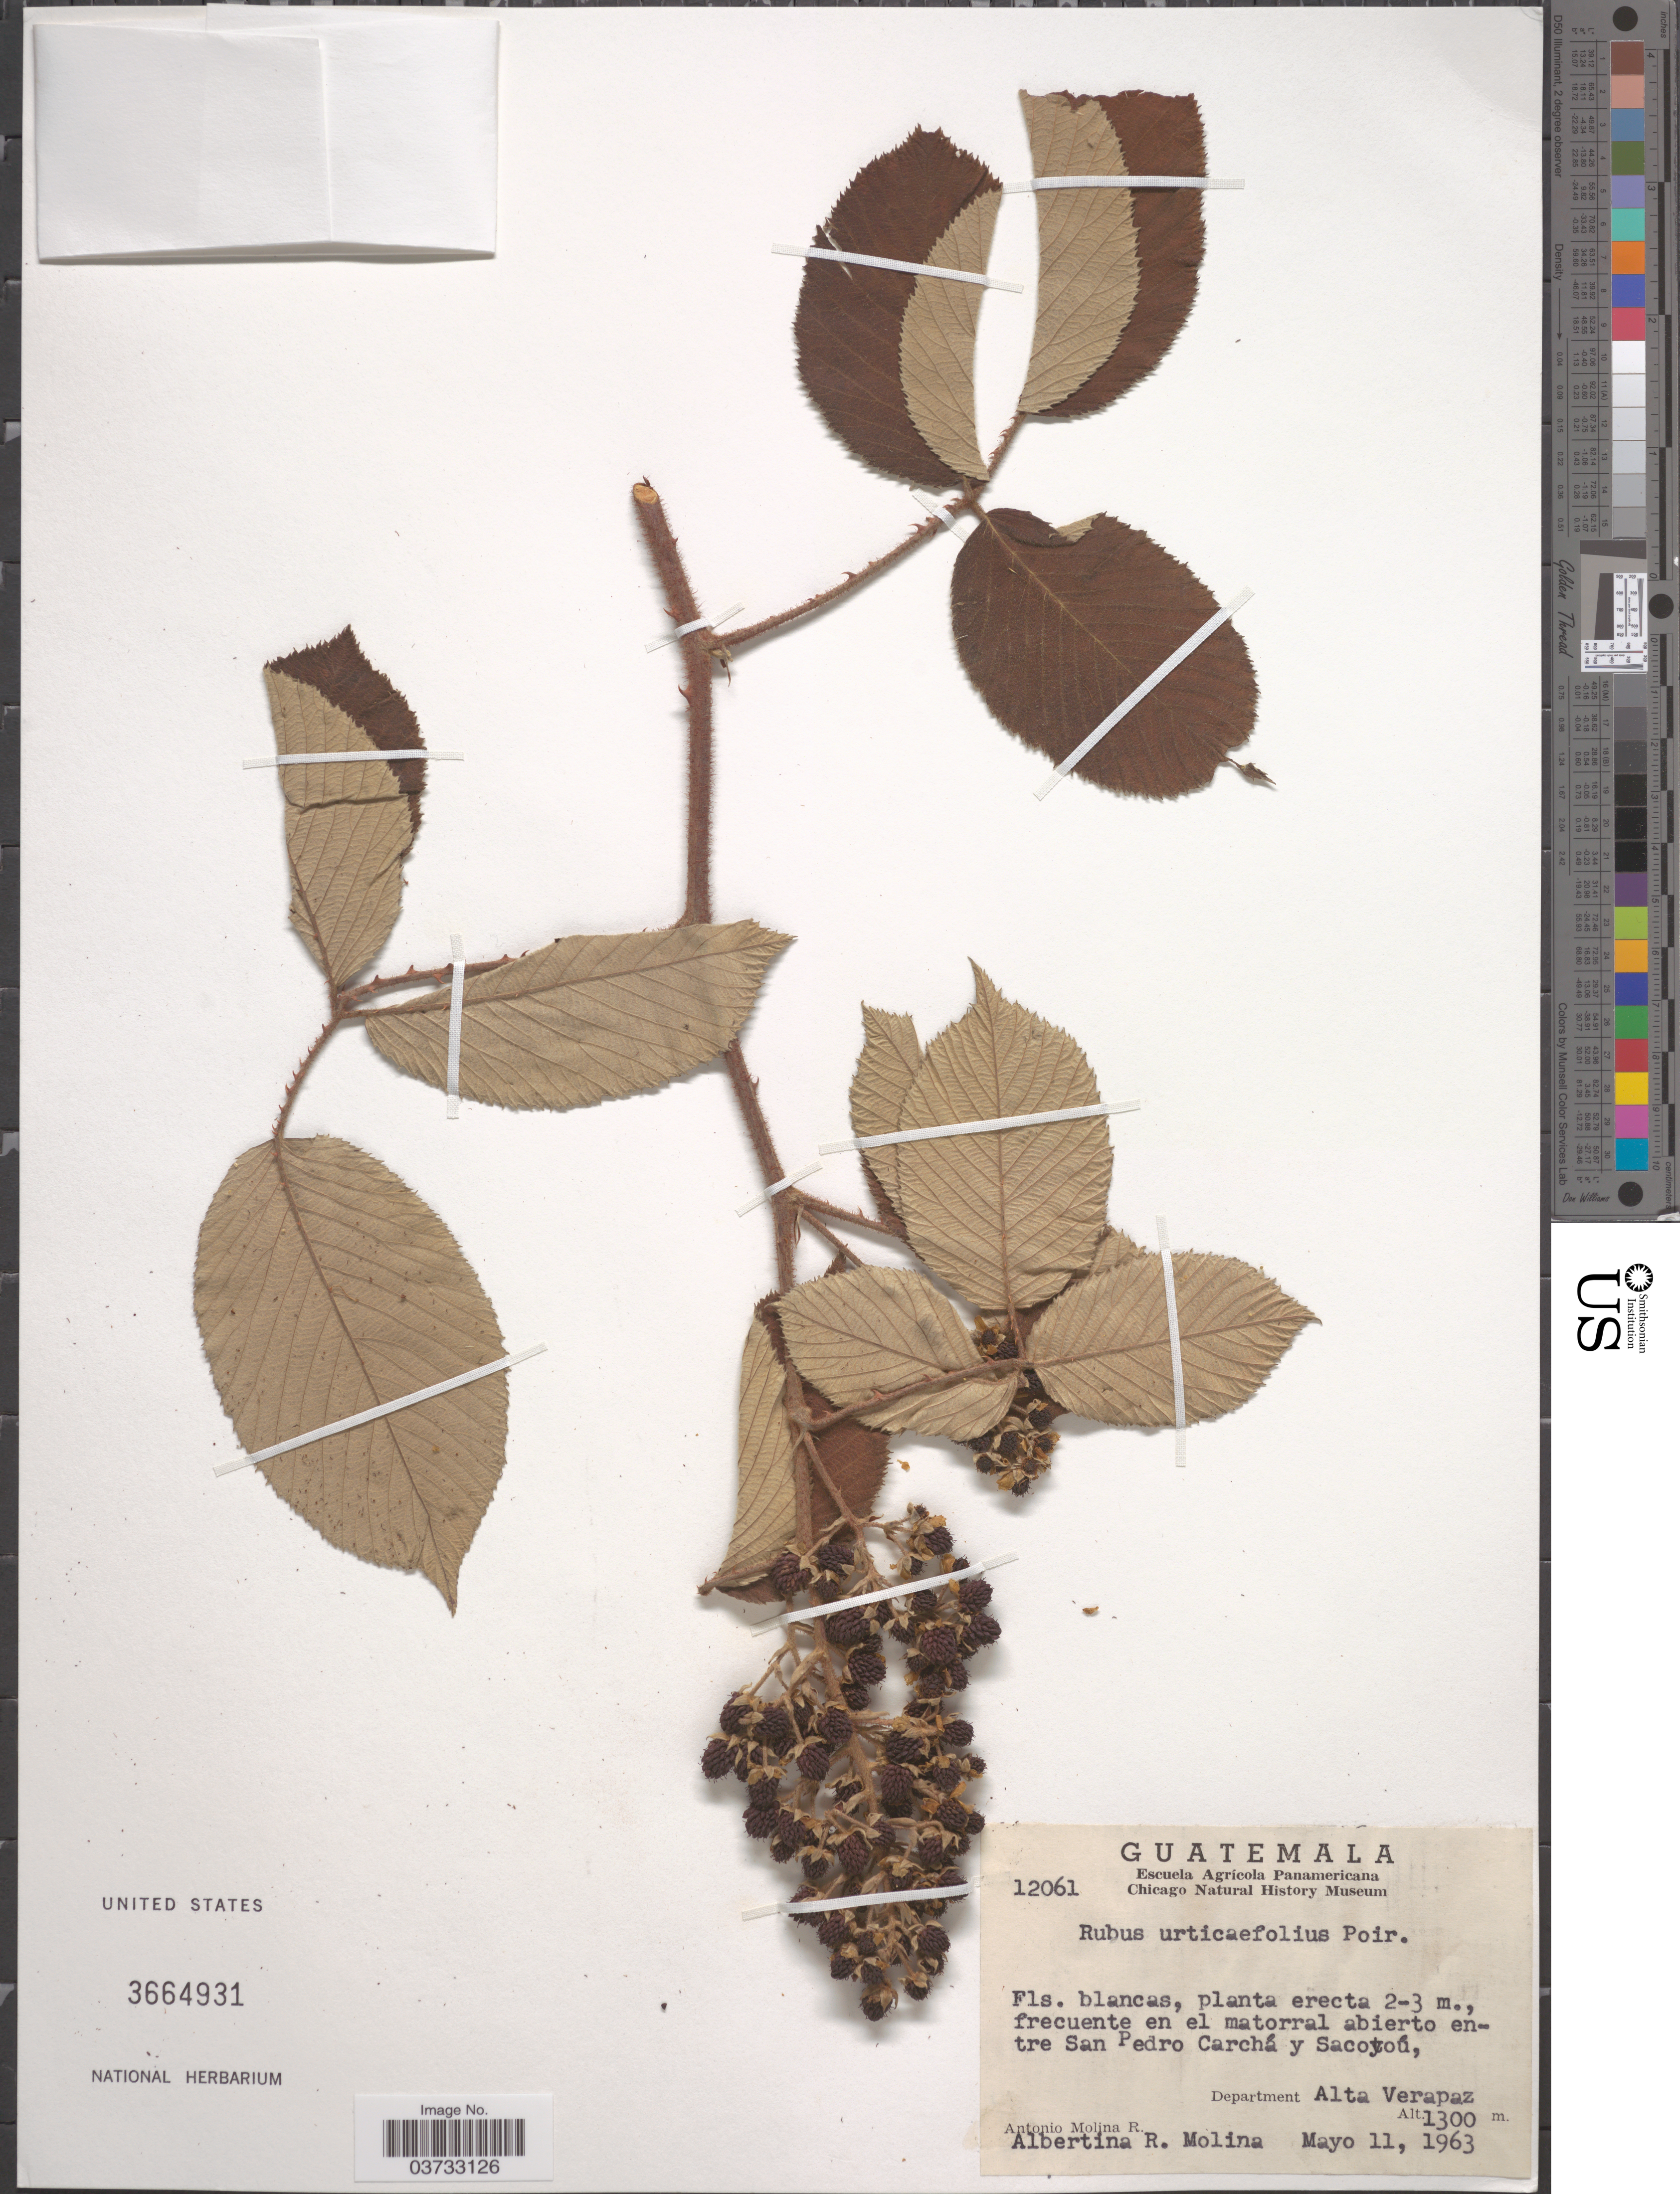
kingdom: Plantae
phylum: Tracheophyta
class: Magnoliopsida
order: Rosales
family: Rosaceae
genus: Rubus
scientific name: Rubus urticifolius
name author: Poir.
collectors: A. Molina R. & A. R. Molina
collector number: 12061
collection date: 1963-05-11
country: Guatemala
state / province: Alta Verapaz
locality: En el matorral abierto entre San Pedro Carchá y Sacoyoú, Department Alta Verapaz.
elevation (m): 1300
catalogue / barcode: US 3664931